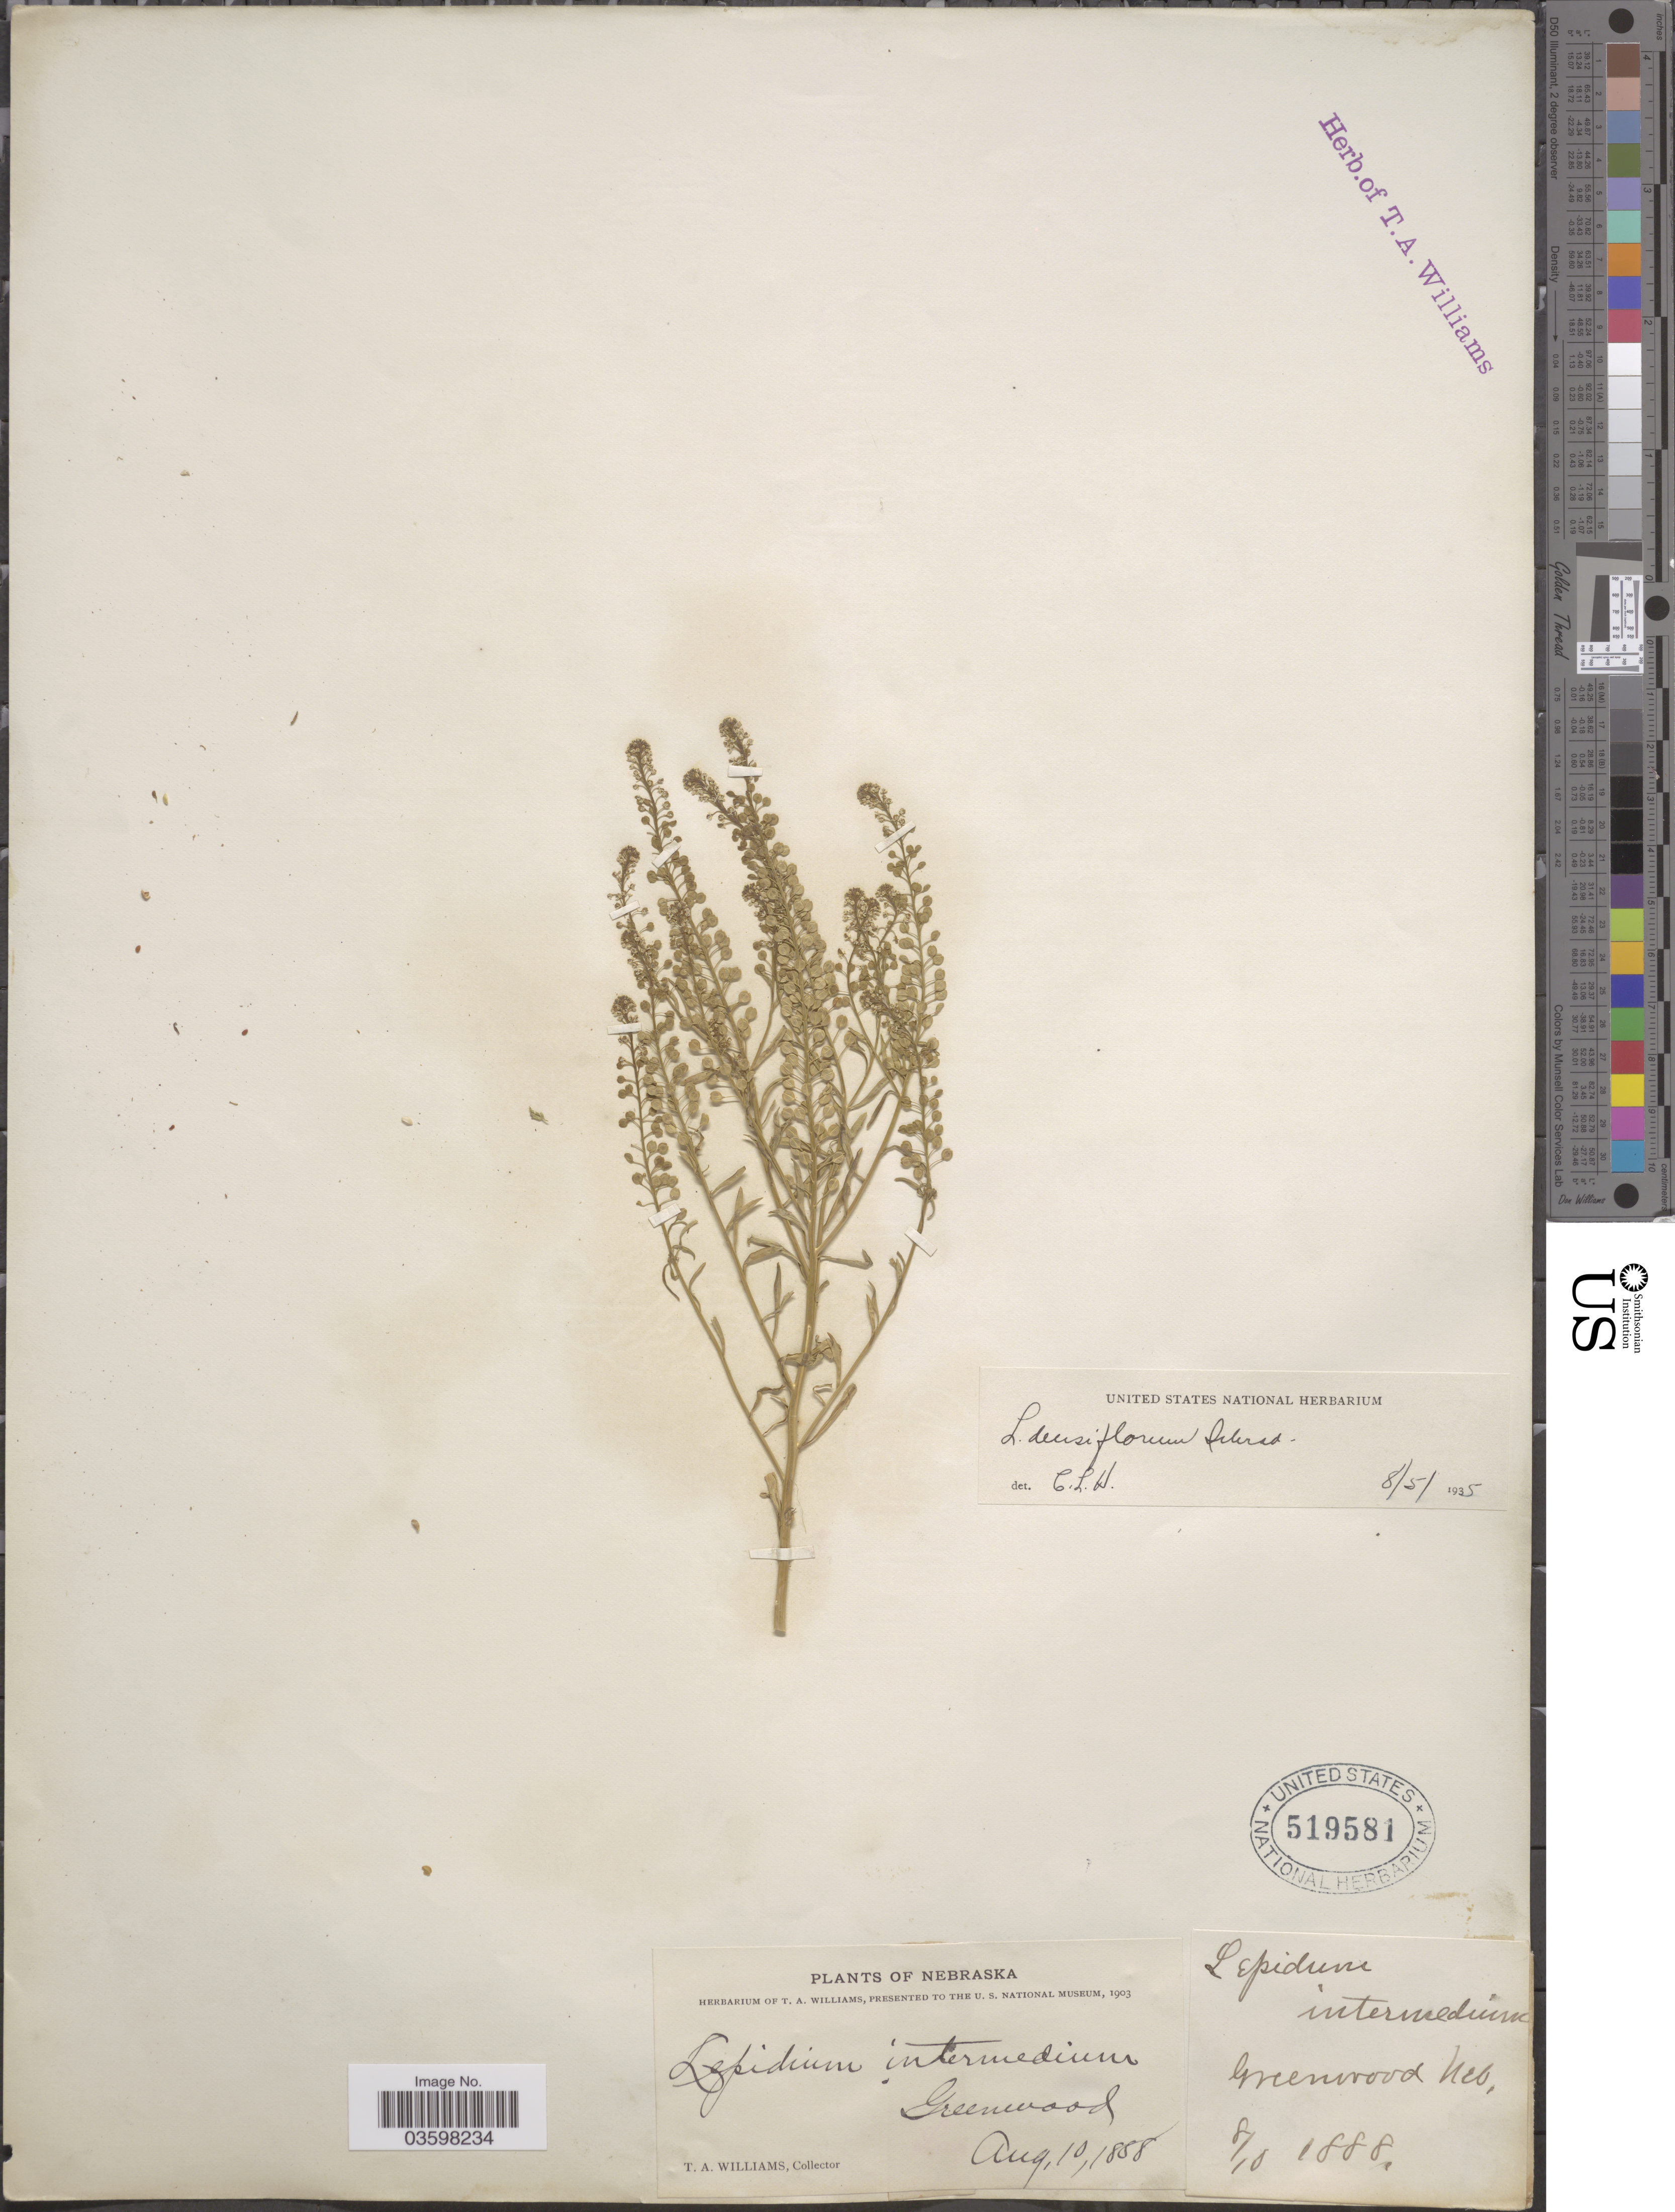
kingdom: Plantae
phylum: Tracheophyta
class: Magnoliopsida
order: Brassicales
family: Brassicaceae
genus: Lepidium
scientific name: Lepidium densiflorum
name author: Schrad.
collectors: T. Williams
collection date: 1888-08-10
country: United States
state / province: Nebraska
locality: Greenwood.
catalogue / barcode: US 519581